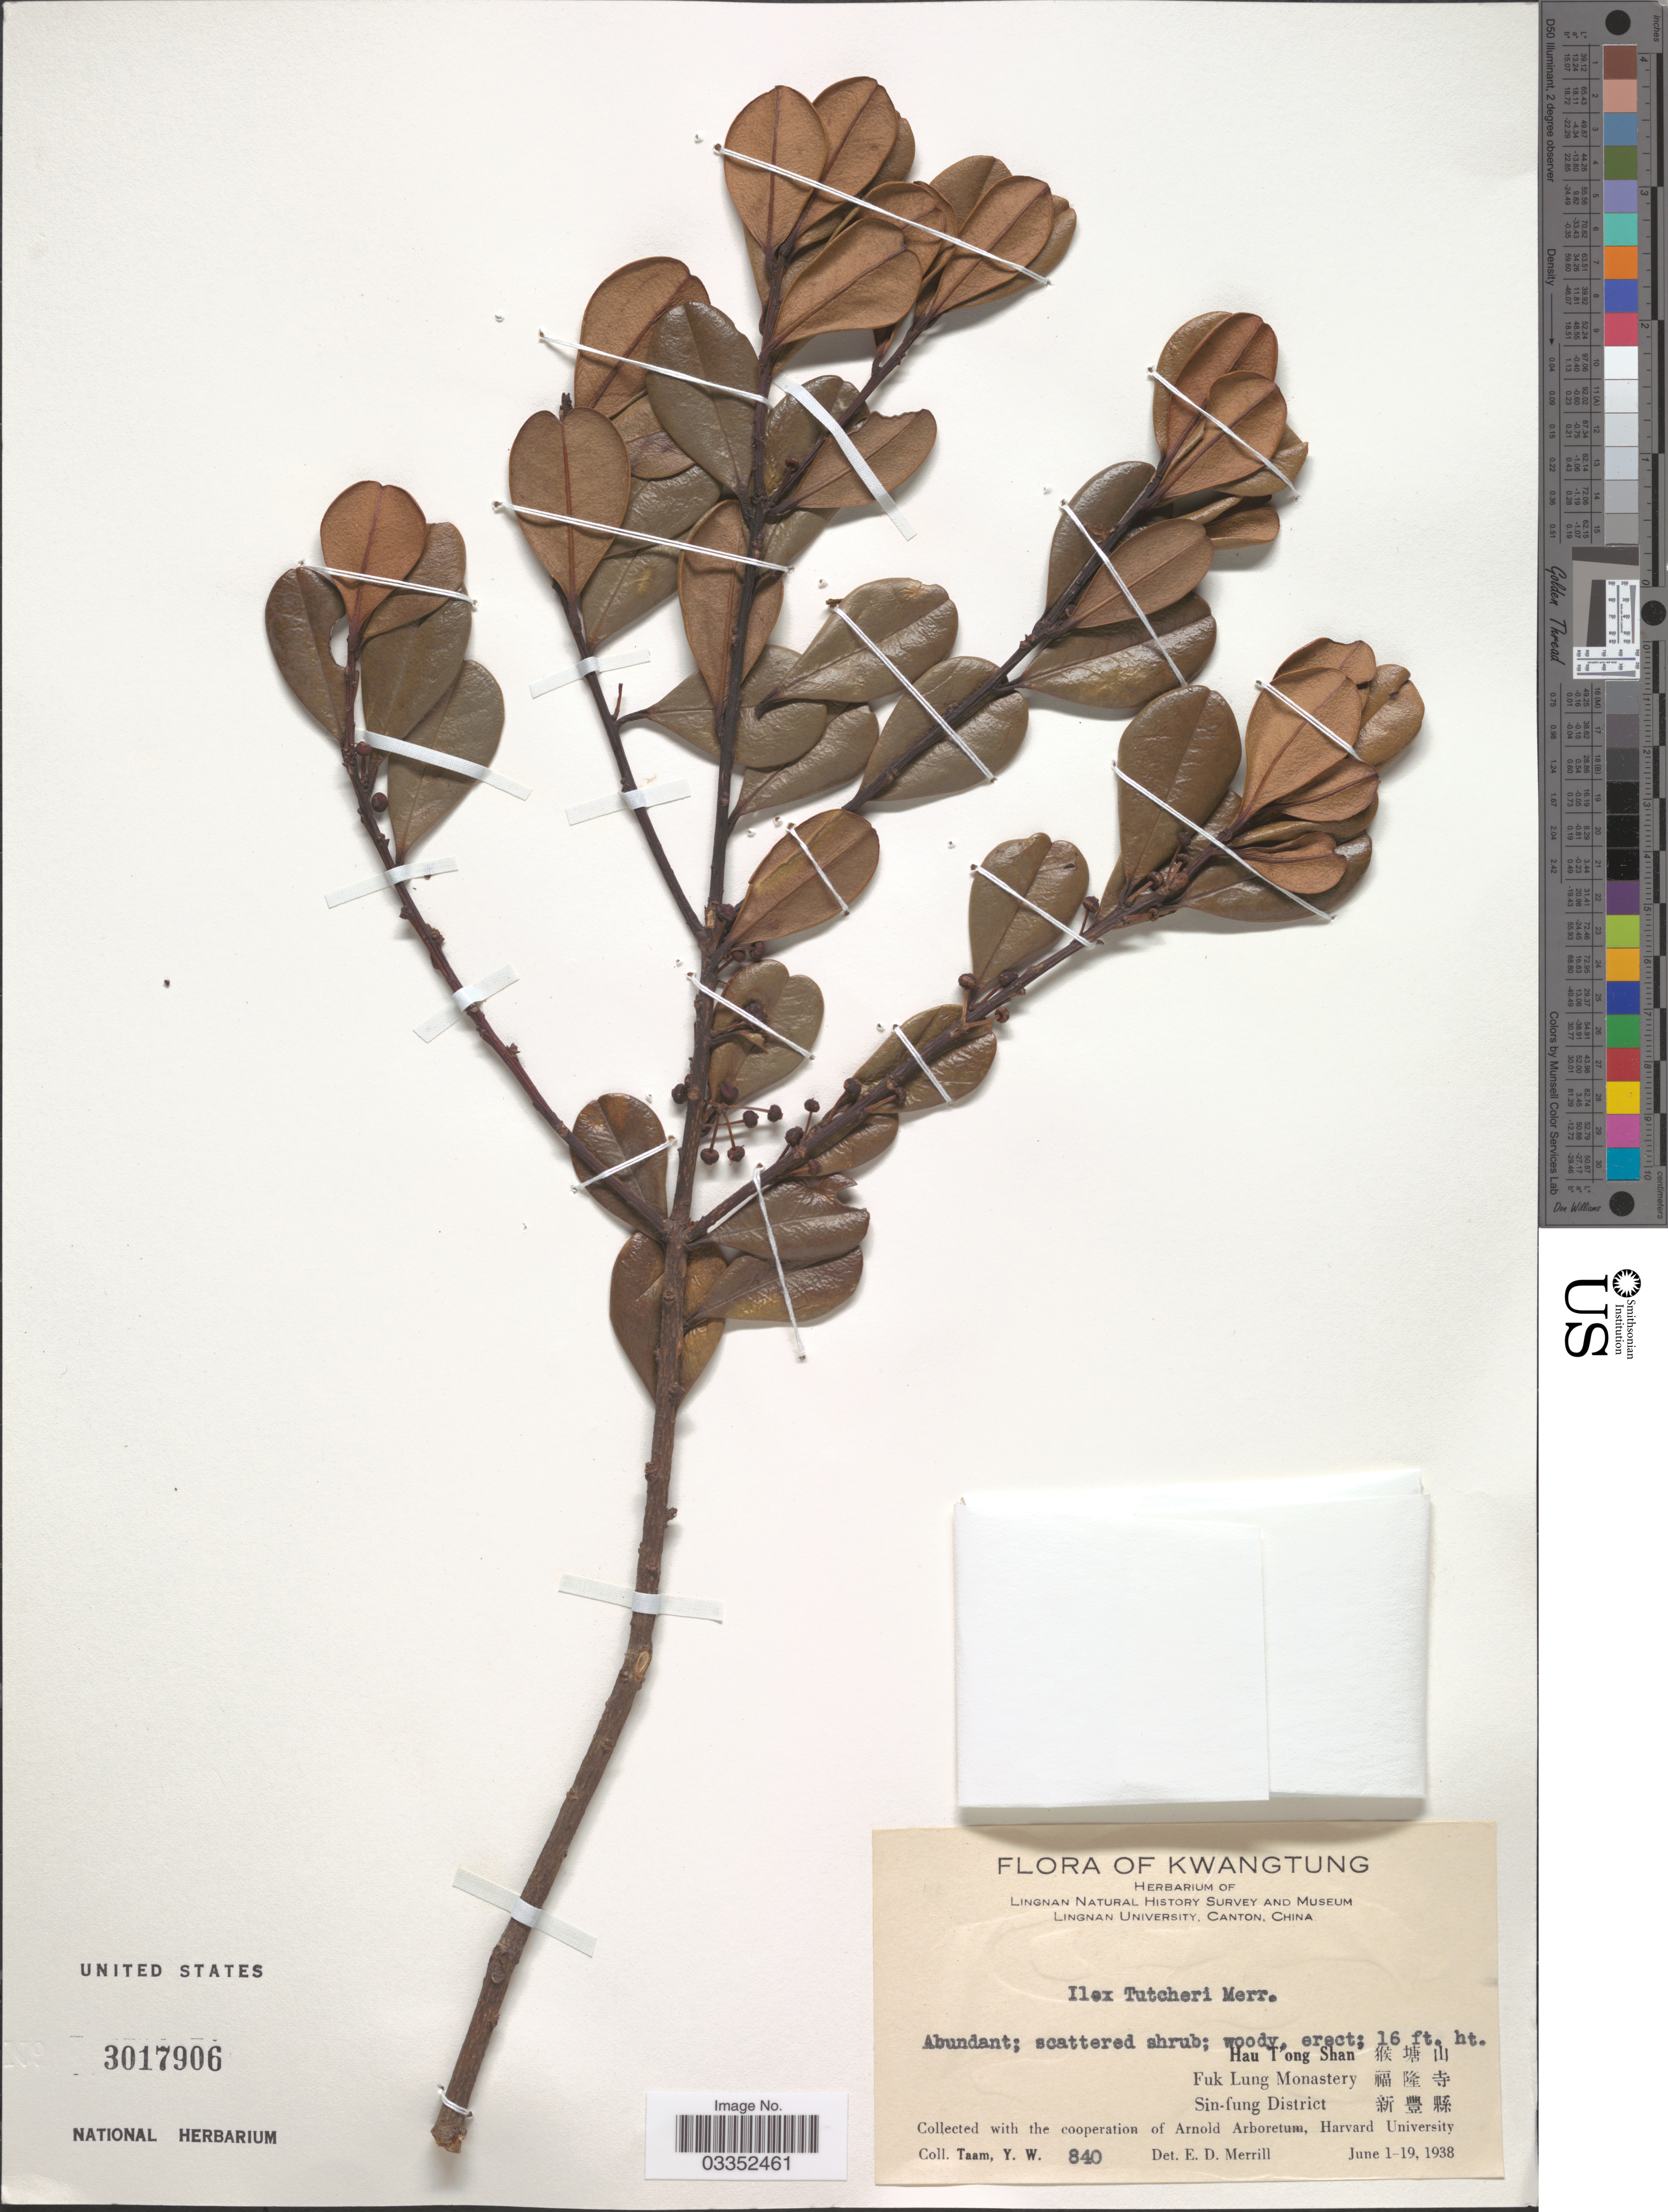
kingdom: Plantae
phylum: Tracheophyta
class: Magnoliopsida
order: Aquifoliales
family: Aquifoliaceae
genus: Ilex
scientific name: Ilex tutcheri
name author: Merr.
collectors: Y. W. Taam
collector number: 840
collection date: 1938-06-01/1938-06-19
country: China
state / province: Guangdong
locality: Kwangtung, Hau T'ong Shan X, Fuk Lung Monastery X, Sin-fung District X.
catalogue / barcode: US 3017906